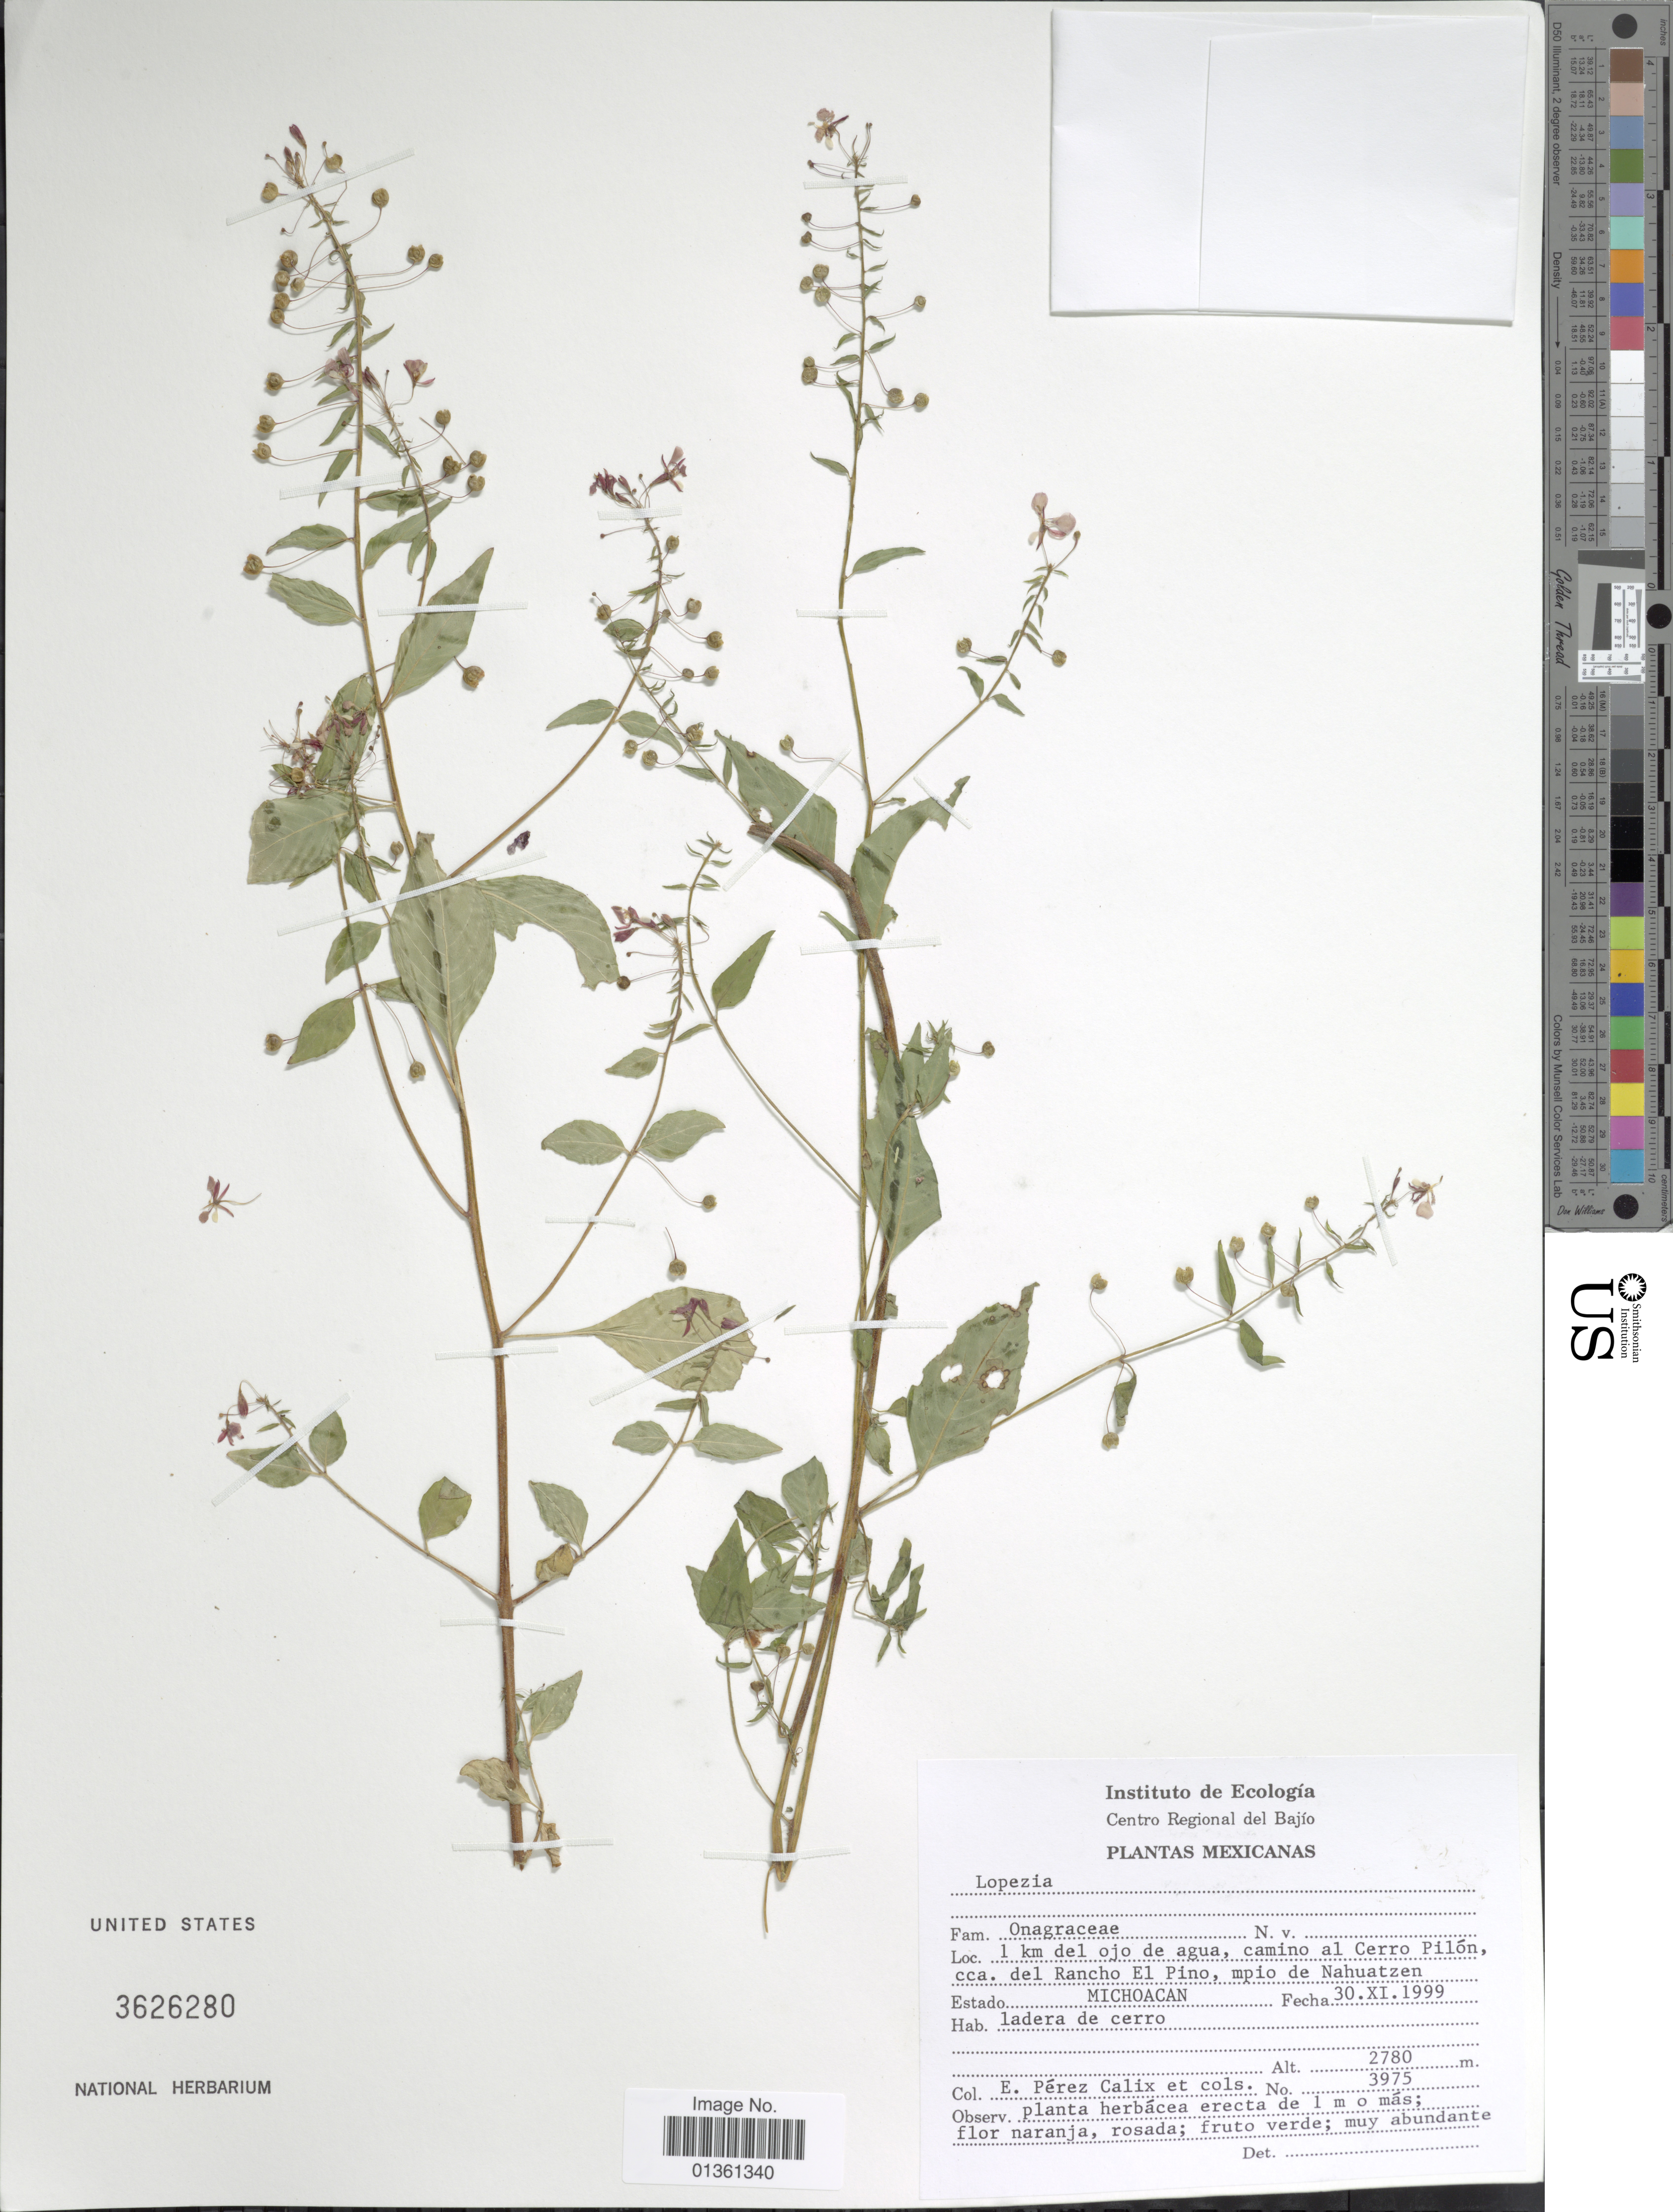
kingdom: Plantae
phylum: Tracheophyta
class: Magnoliopsida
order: Myrtales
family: Onagraceae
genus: Lopezia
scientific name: Lopezia sp.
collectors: E. Pérez C. & et al.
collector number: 3975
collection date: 1999-11-30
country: Mexico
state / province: Michoacán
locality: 1 km del ojo de agua, camino al Cerro Pilón, cca. del Rancho El Pino, mpio de Nahuatzen.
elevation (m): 2780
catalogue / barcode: US 3626280